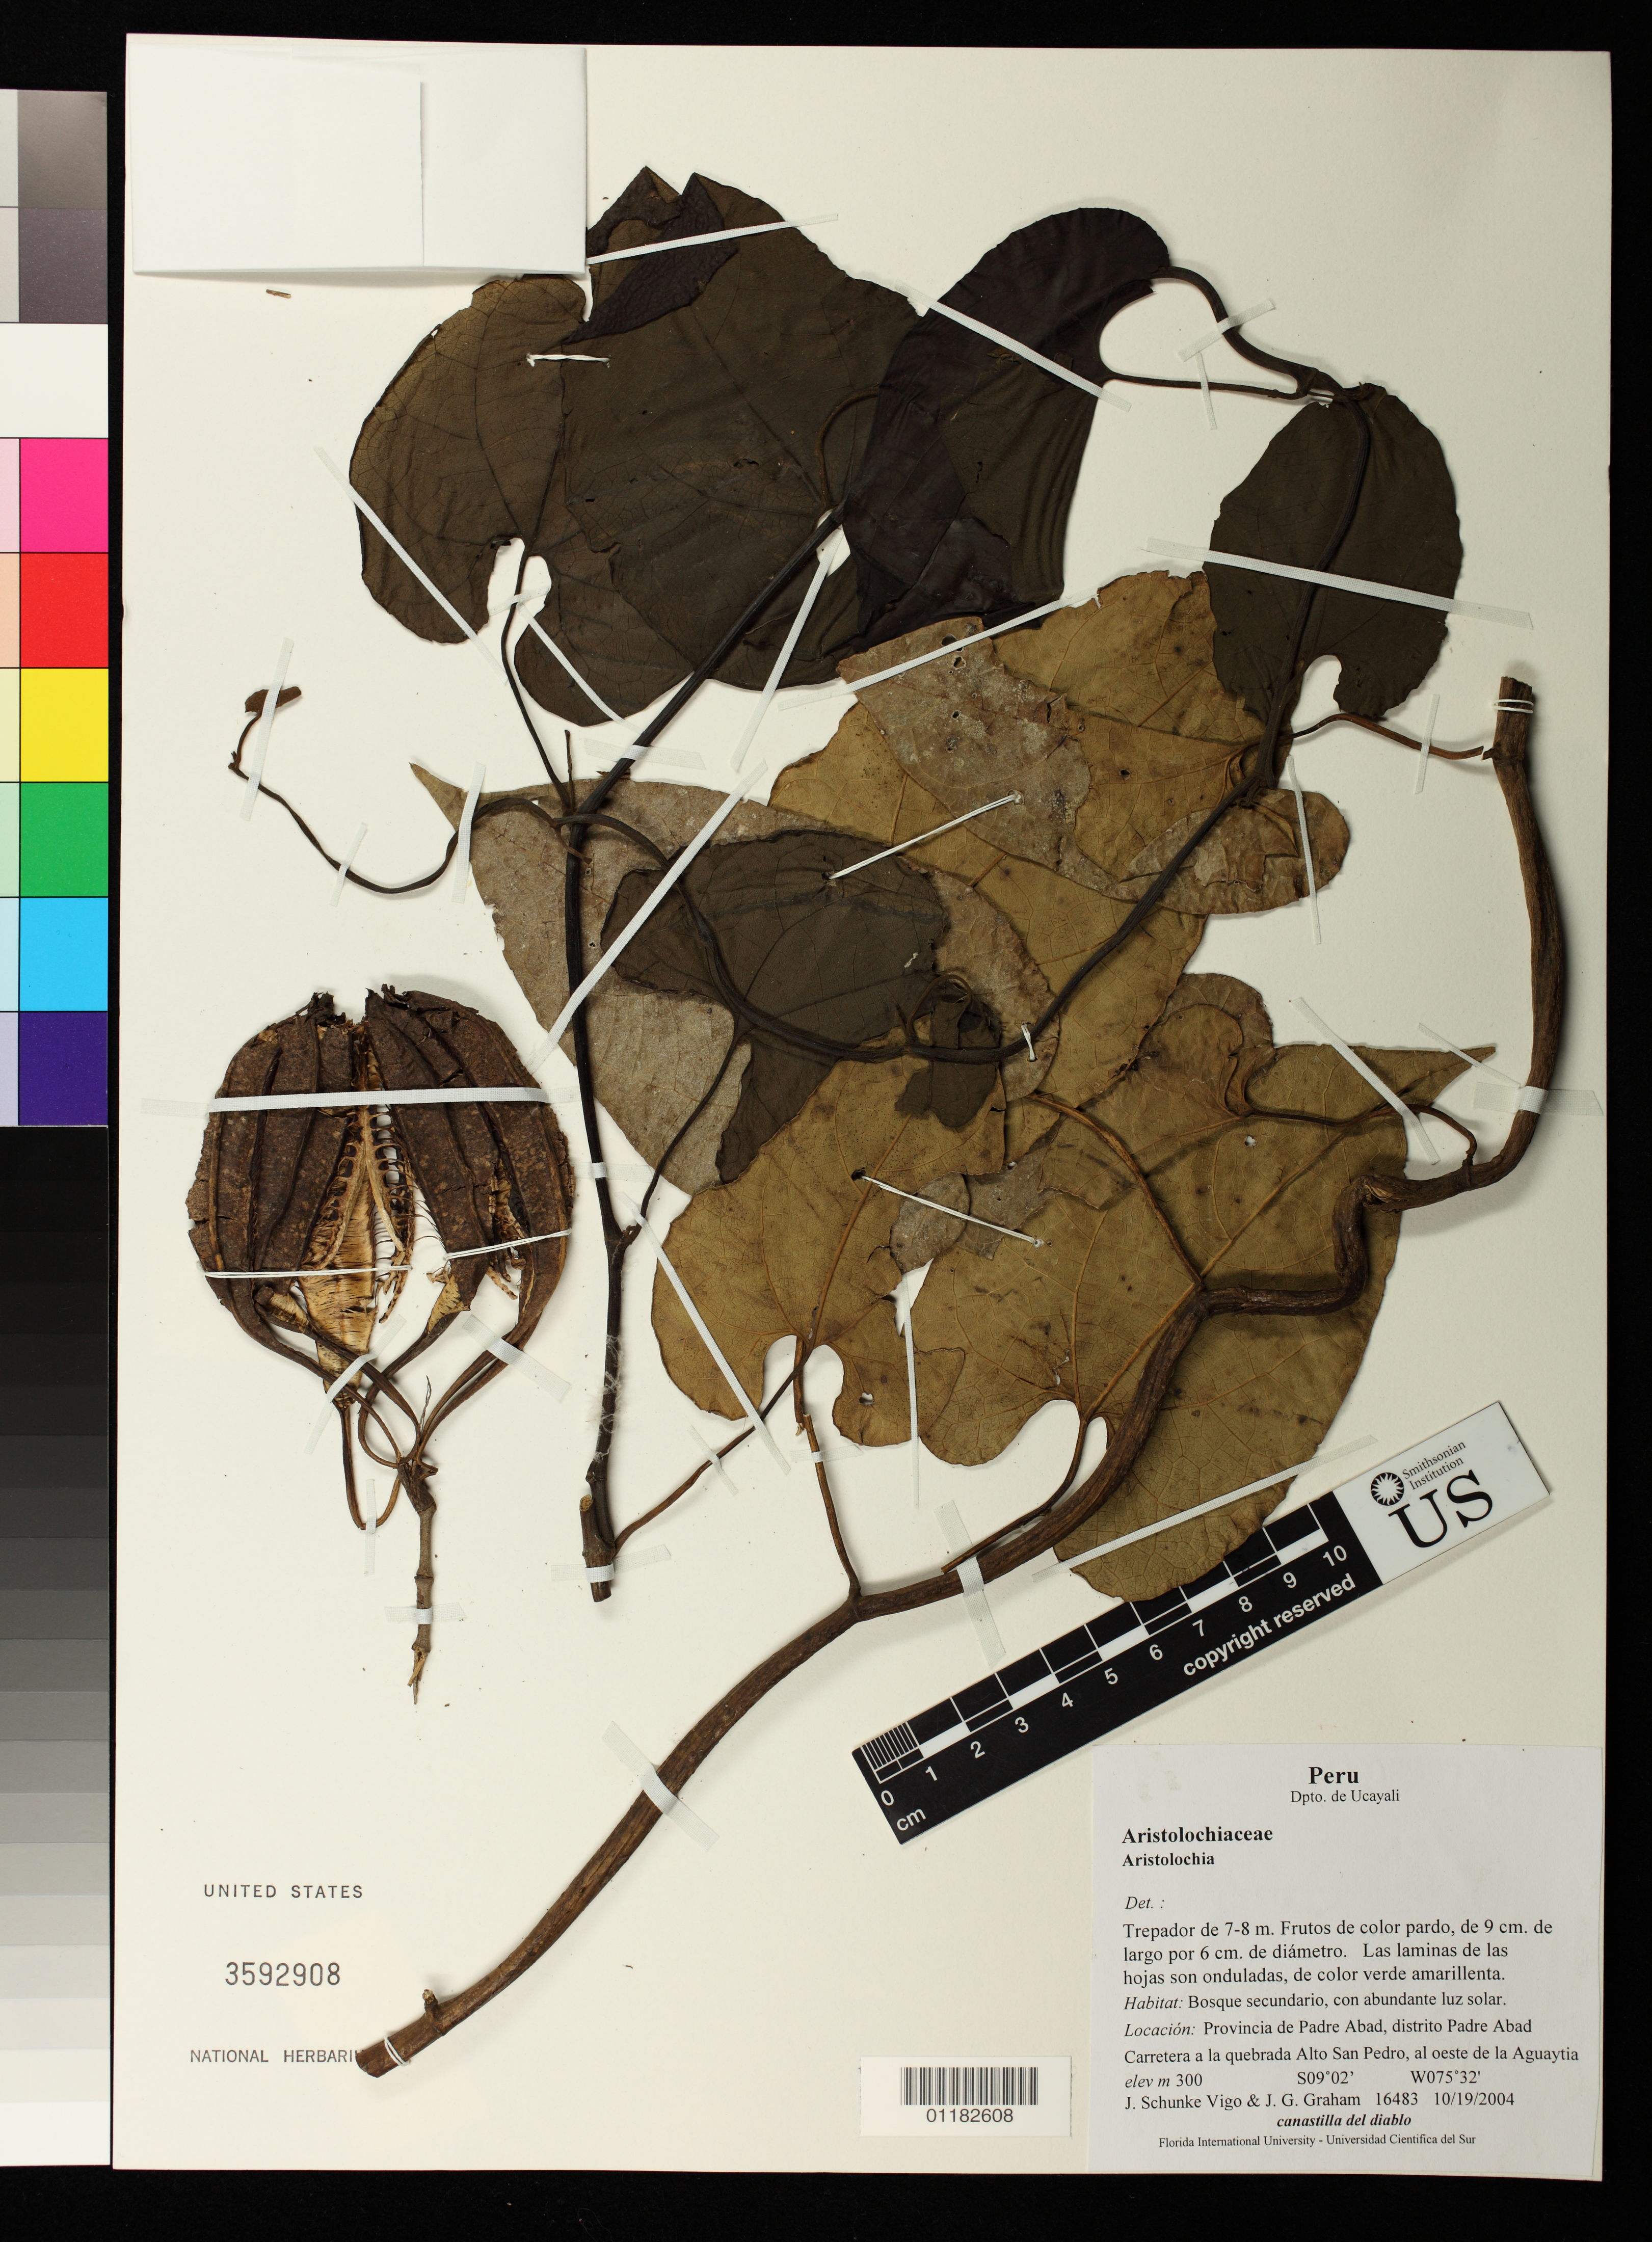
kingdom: Plantae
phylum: Tracheophyta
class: Magnoliopsida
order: Piperales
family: Aristolochiaceae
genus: Aristolochia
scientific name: Aristolochia constricta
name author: Griseb.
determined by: González, F.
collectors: J. Schunke Vigo & J. G. Graham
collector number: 16483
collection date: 2004-10-19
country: Peru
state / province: Ucayali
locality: Provincia de Padre Abad, distrito Padre Abad Carretera a la quebrada Alto San Pedro, al oeste de la Aguaytia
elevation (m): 300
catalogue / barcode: US 3592908